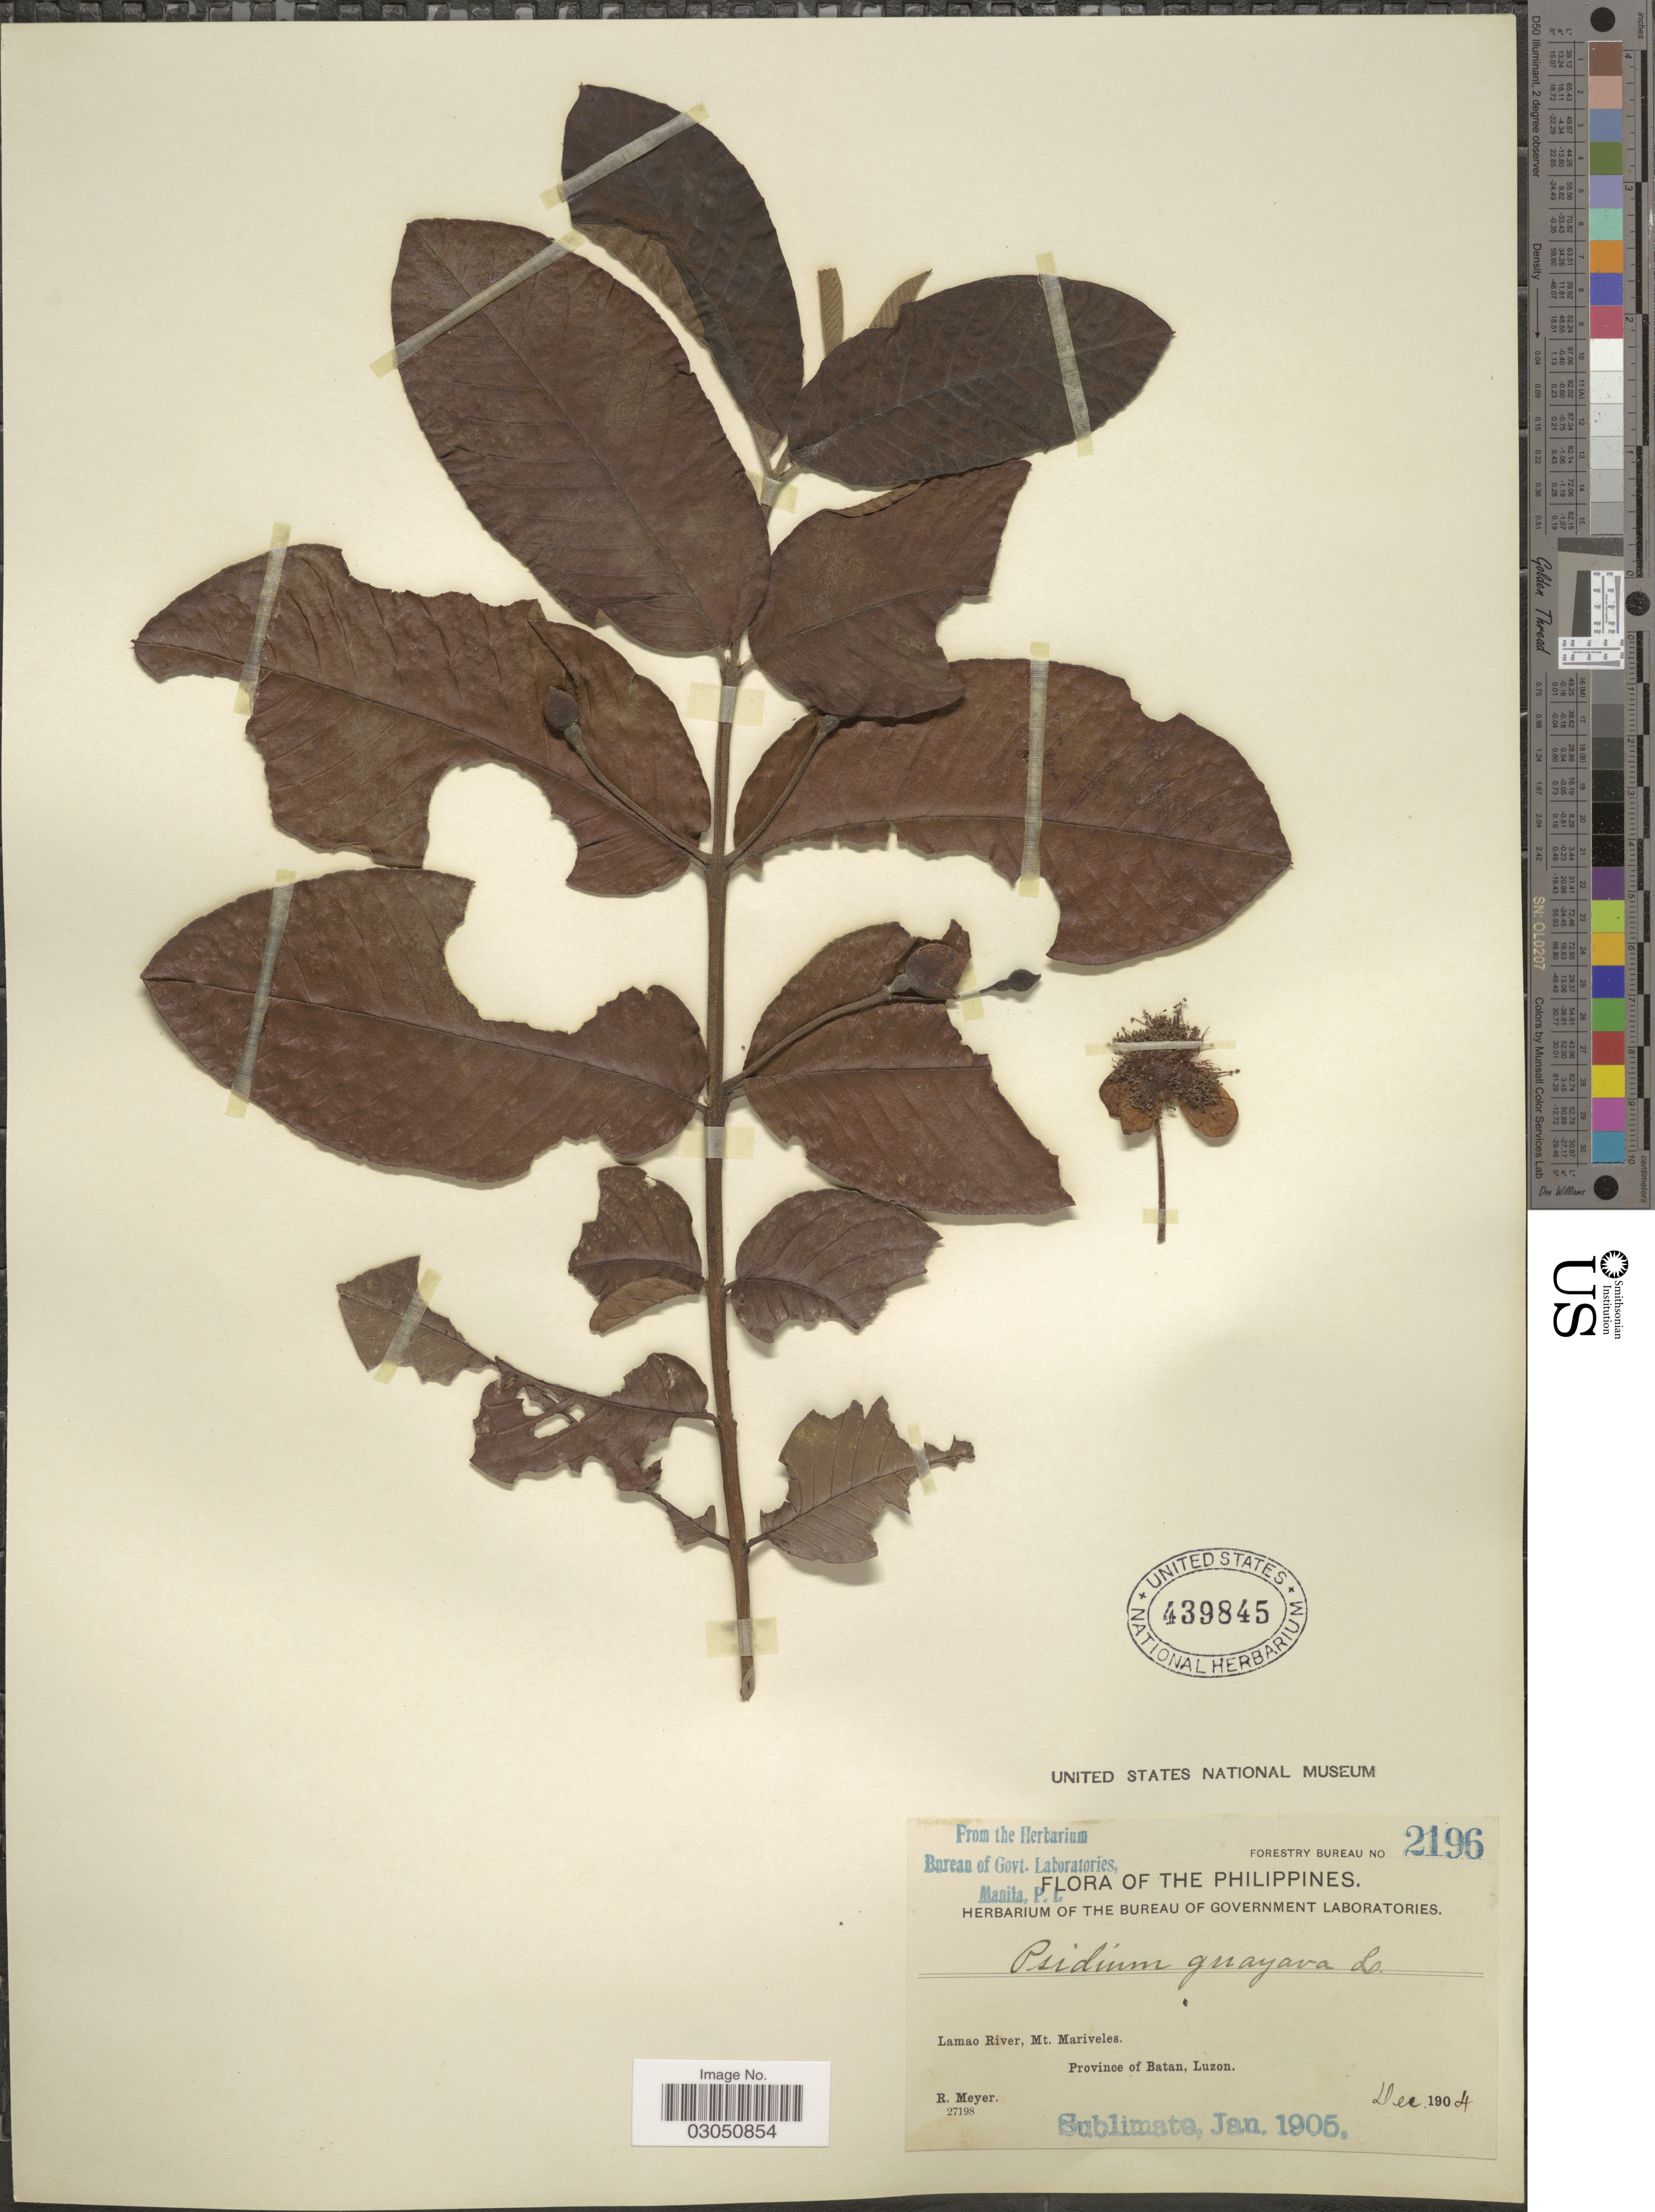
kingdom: Plantae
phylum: Tracheophyta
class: Magnoliopsida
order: Myrtales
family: Myrtaceae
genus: Psidium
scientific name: Psidium guajava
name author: L.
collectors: R. Meyer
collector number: Forestry Bureau 2196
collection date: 1904-12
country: Philippines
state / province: Cagayan Valley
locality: Lamao River, Mt. Mariveles. Province of Batan, Luzon.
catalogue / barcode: US 439845